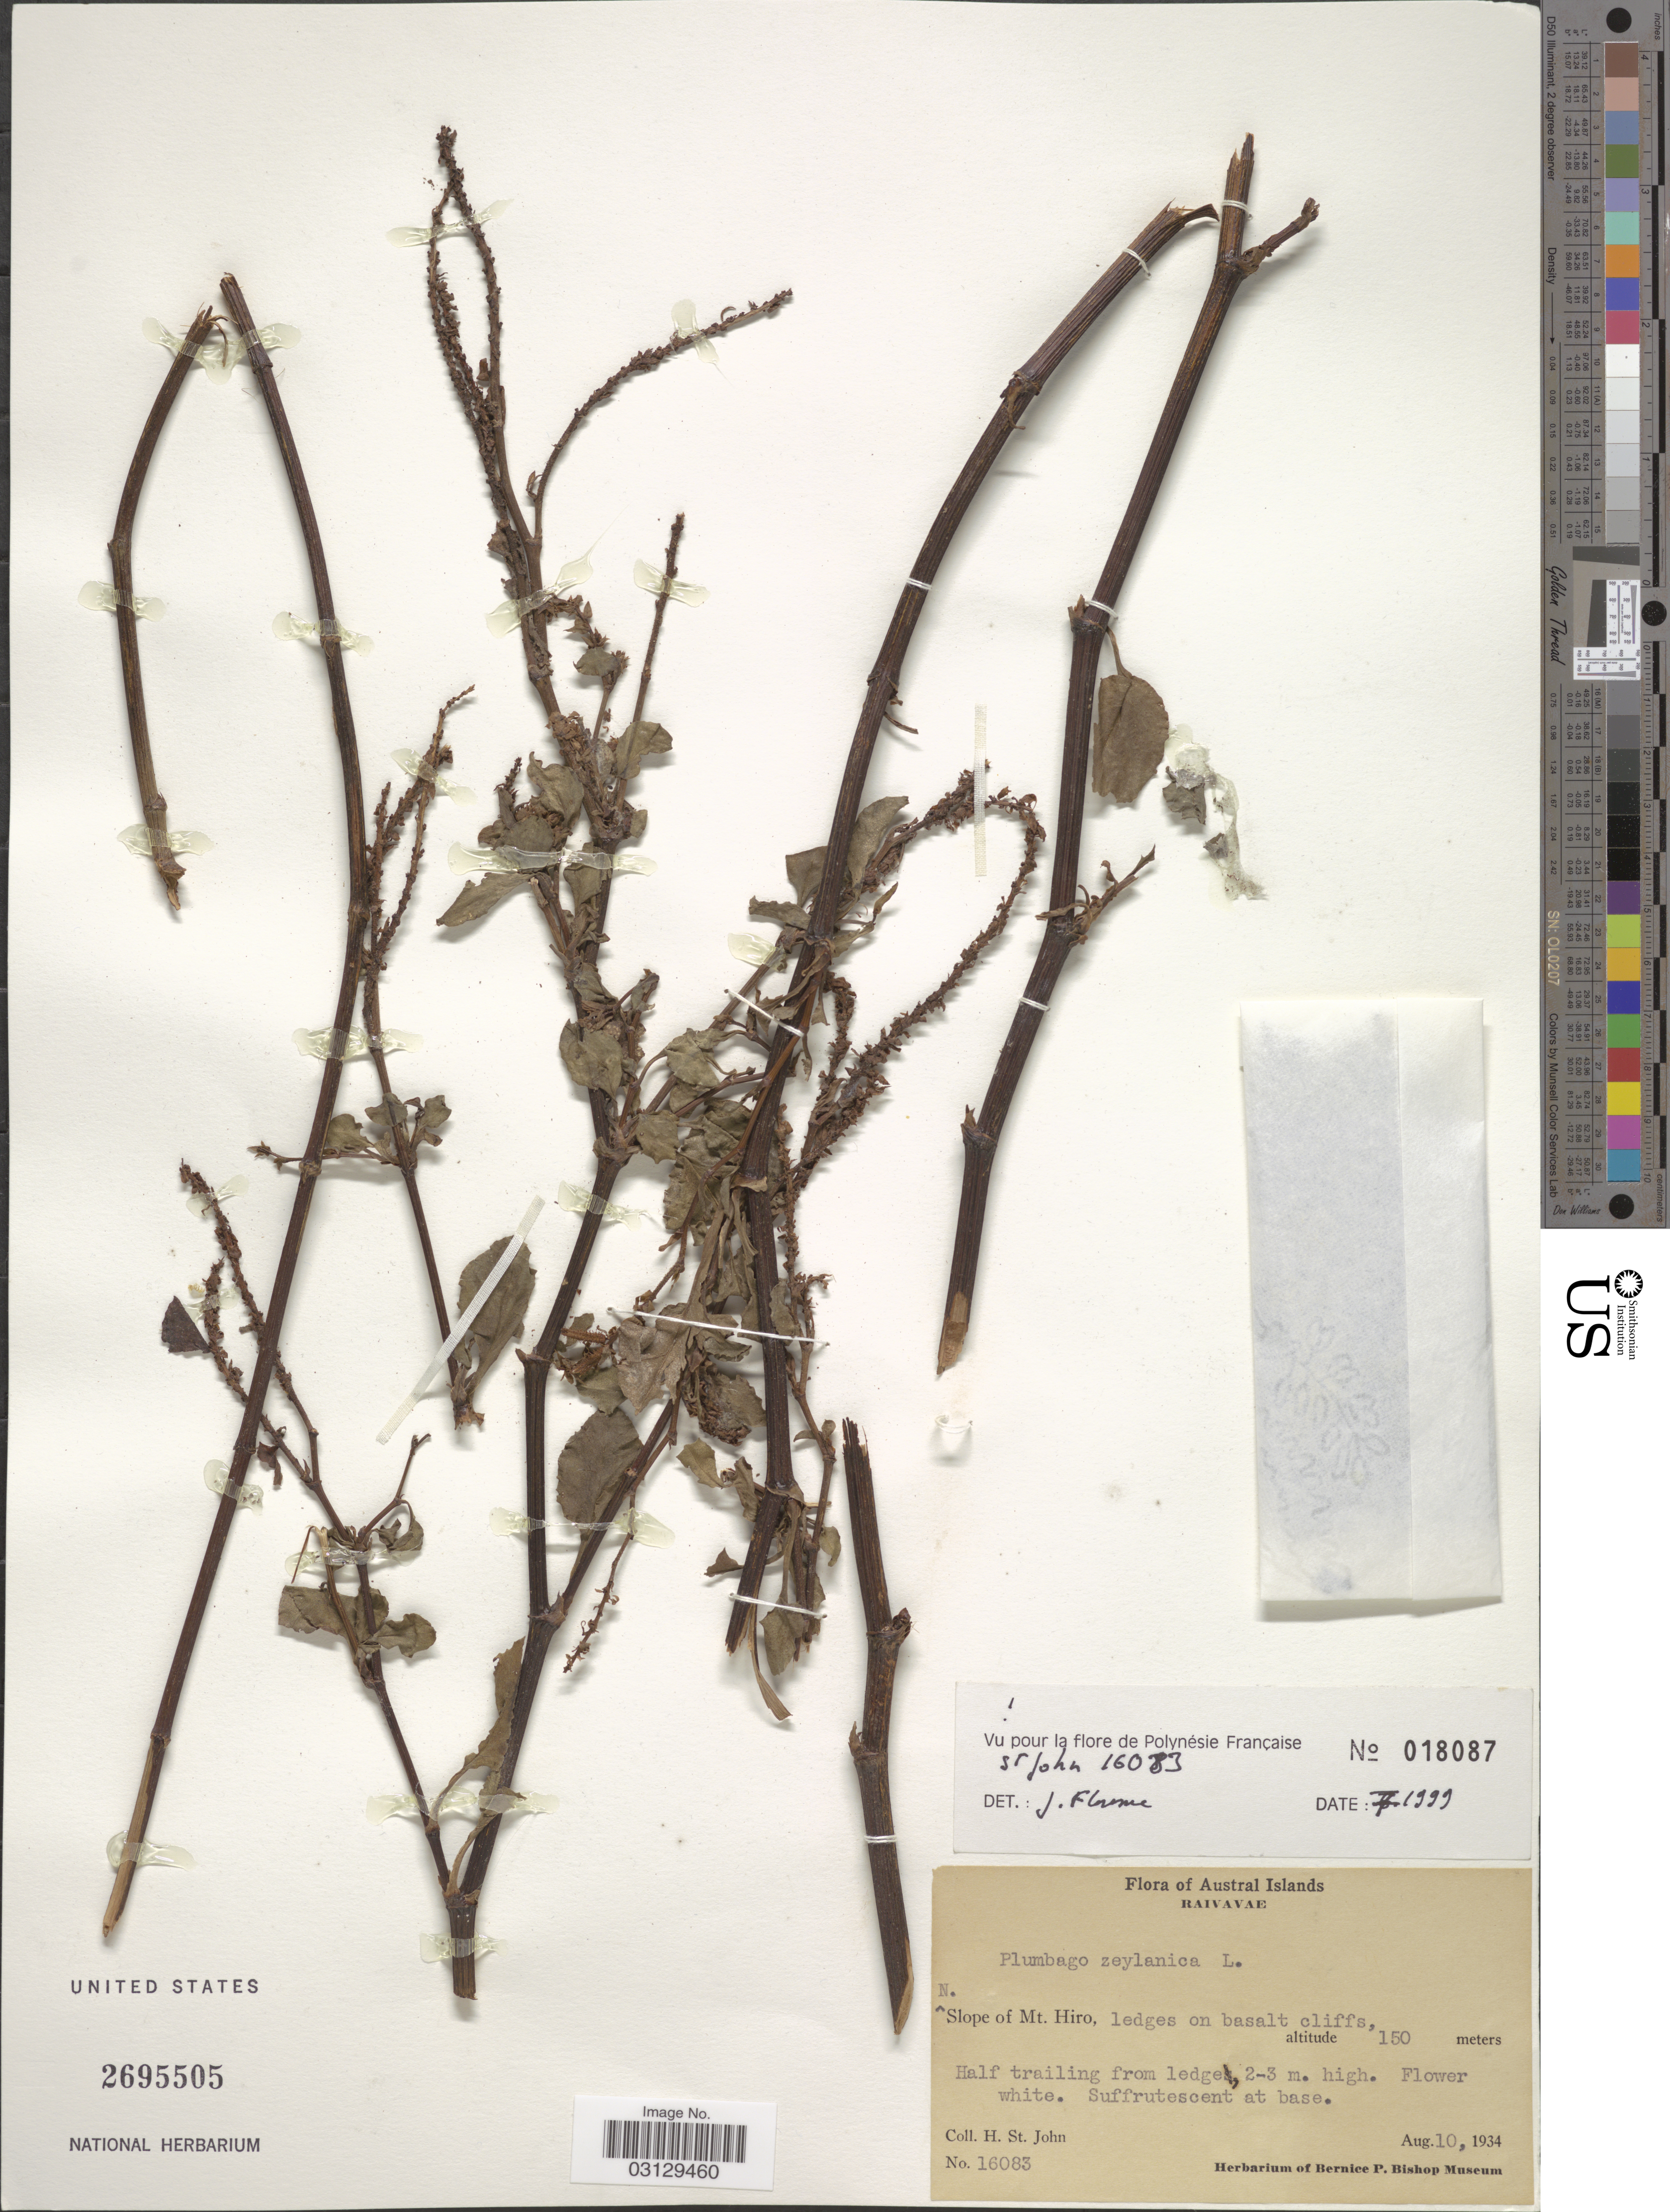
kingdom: Plantae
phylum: Tracheophyta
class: Magnoliopsida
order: Caryophyllales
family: Plumbaginaceae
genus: Plumbago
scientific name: Plumbago zeylanica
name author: L.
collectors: H. St. John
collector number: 16083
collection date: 1934-08-10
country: French Polynesia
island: Raivavae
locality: Austral Islands. Raivavae. N. Slope of Mt. Hiro.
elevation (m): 150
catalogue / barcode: US 2695505